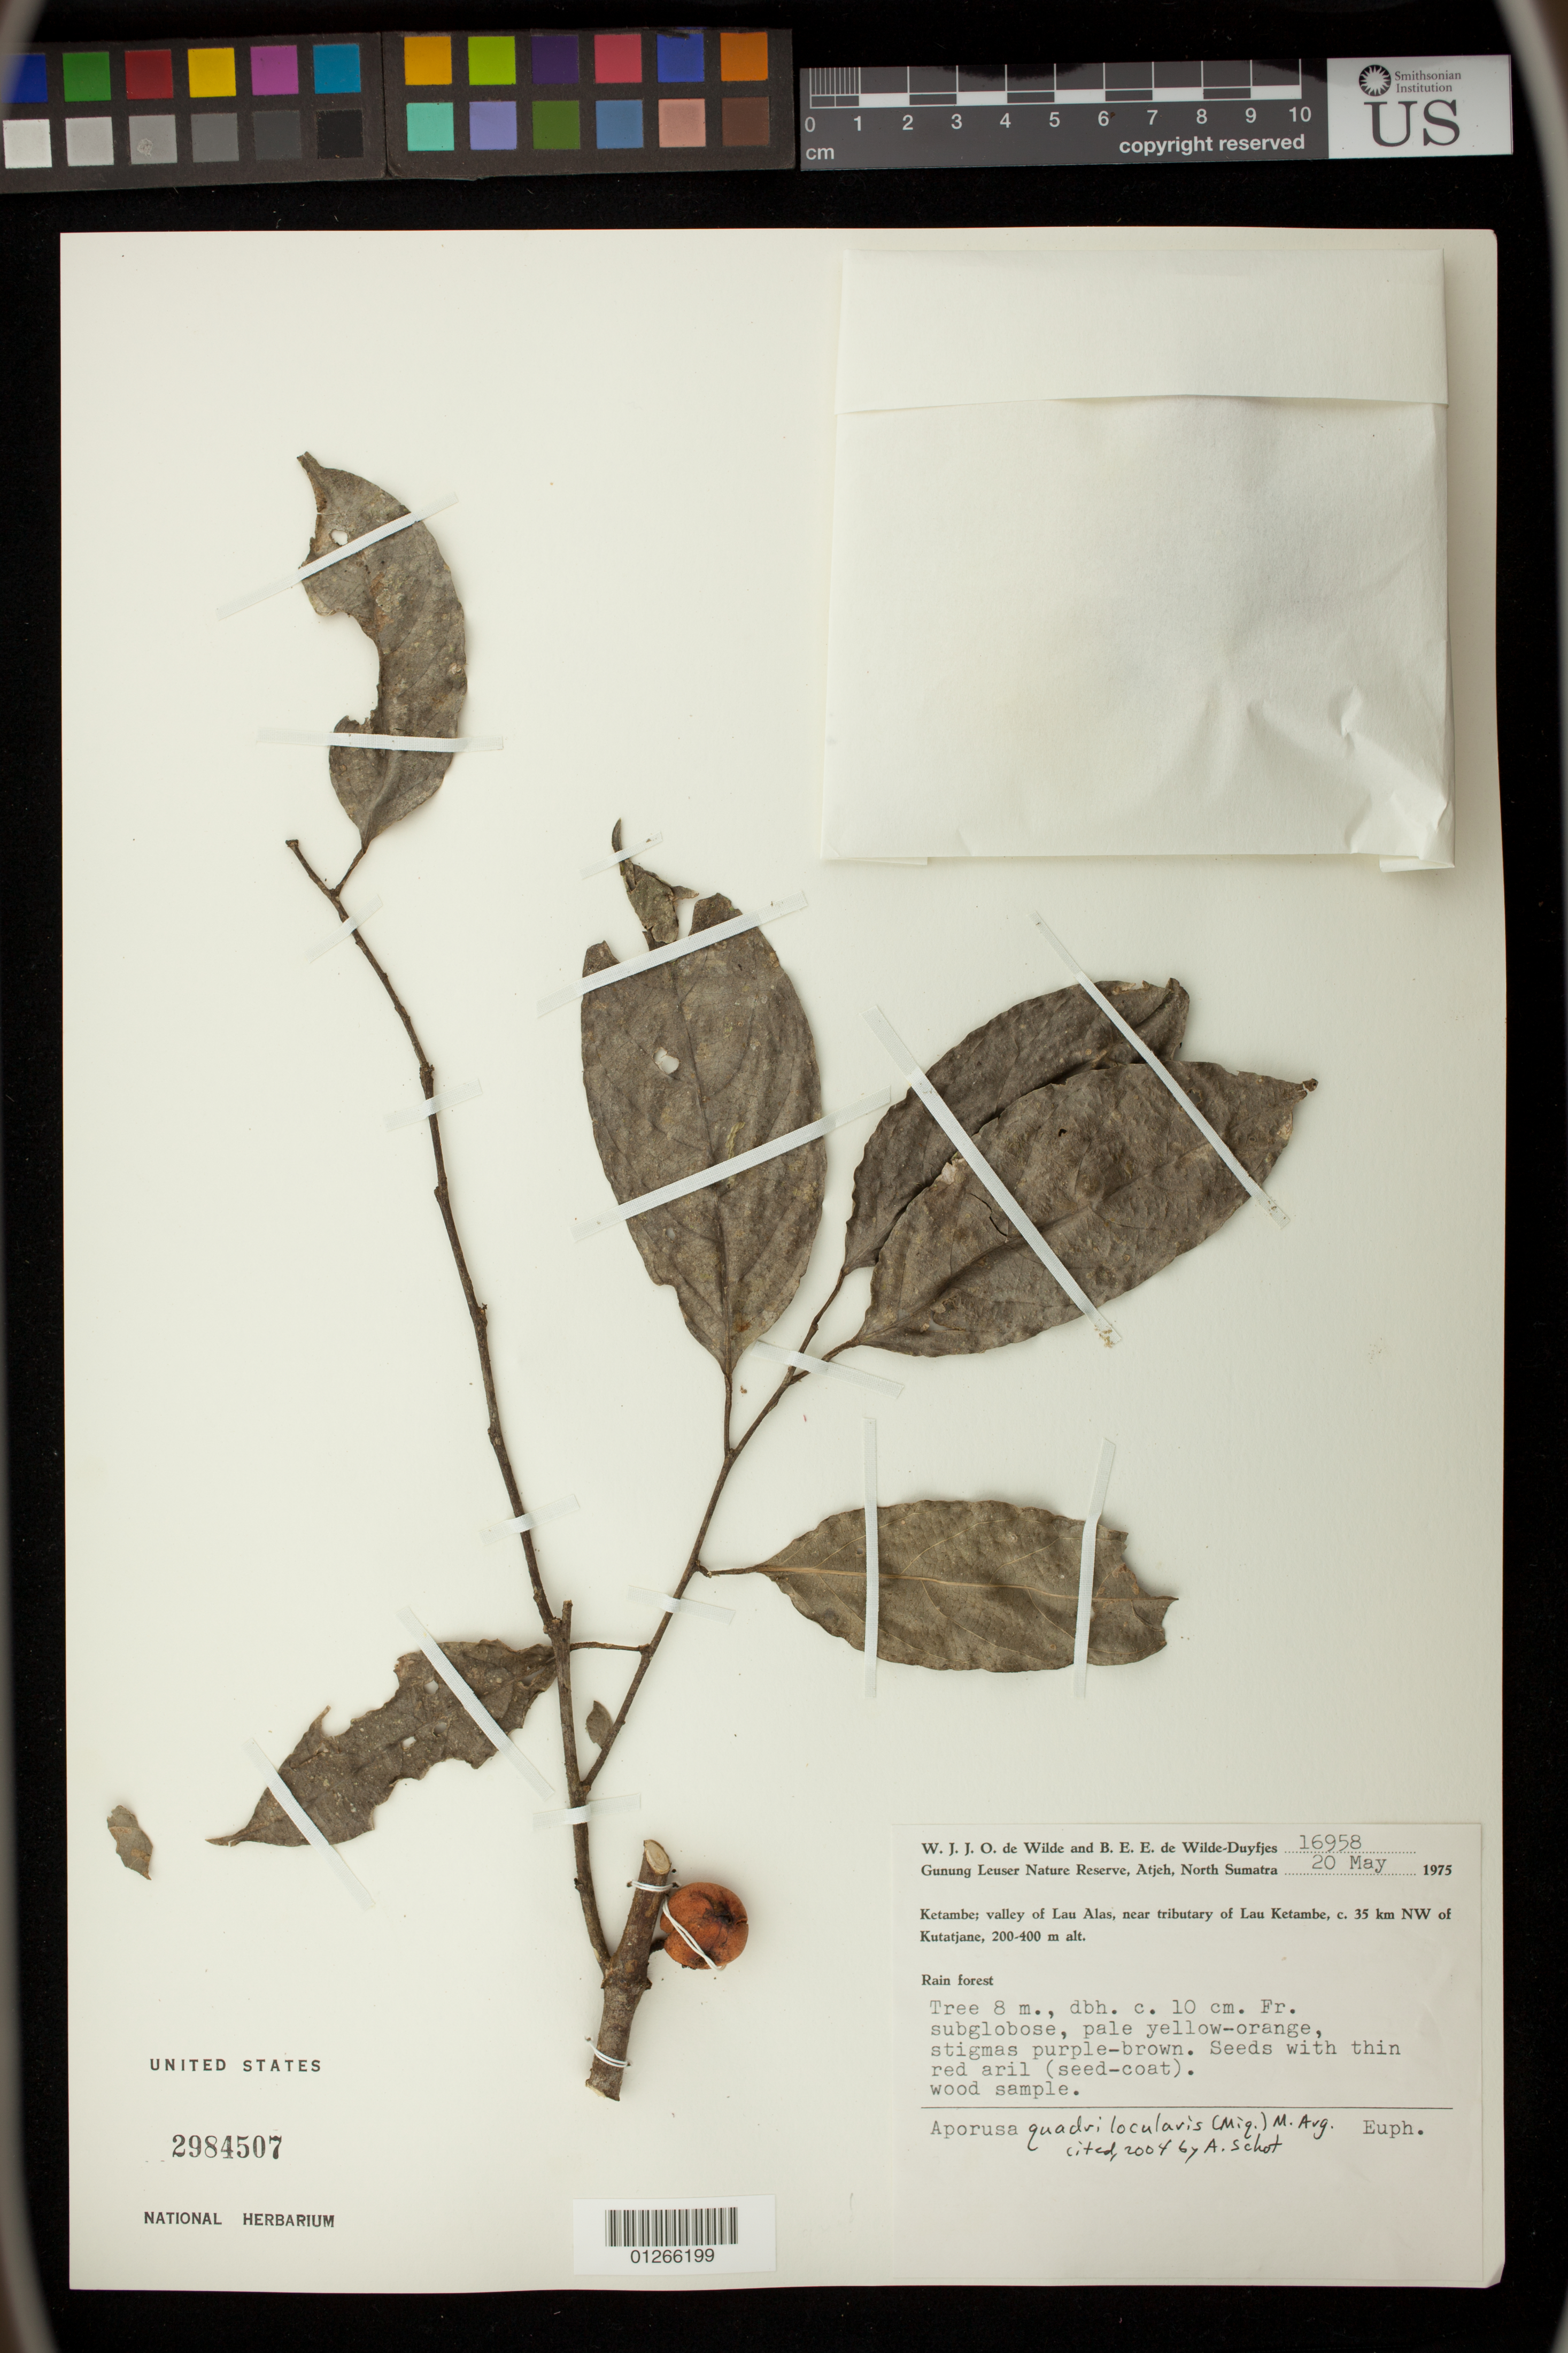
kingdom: Plantae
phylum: Tracheophyta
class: Magnoliopsida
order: Malpighiales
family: Phyllanthaceae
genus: Aporosa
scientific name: Aporosa quadrilocularis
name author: (Miq.) Müll. Arg.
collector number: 16958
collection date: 1975-05-20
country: Indonesia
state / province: Sumatra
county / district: Aceh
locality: Gunung Leuser Nature Reserve, Atjeh, North Sumatra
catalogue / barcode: US 2984507